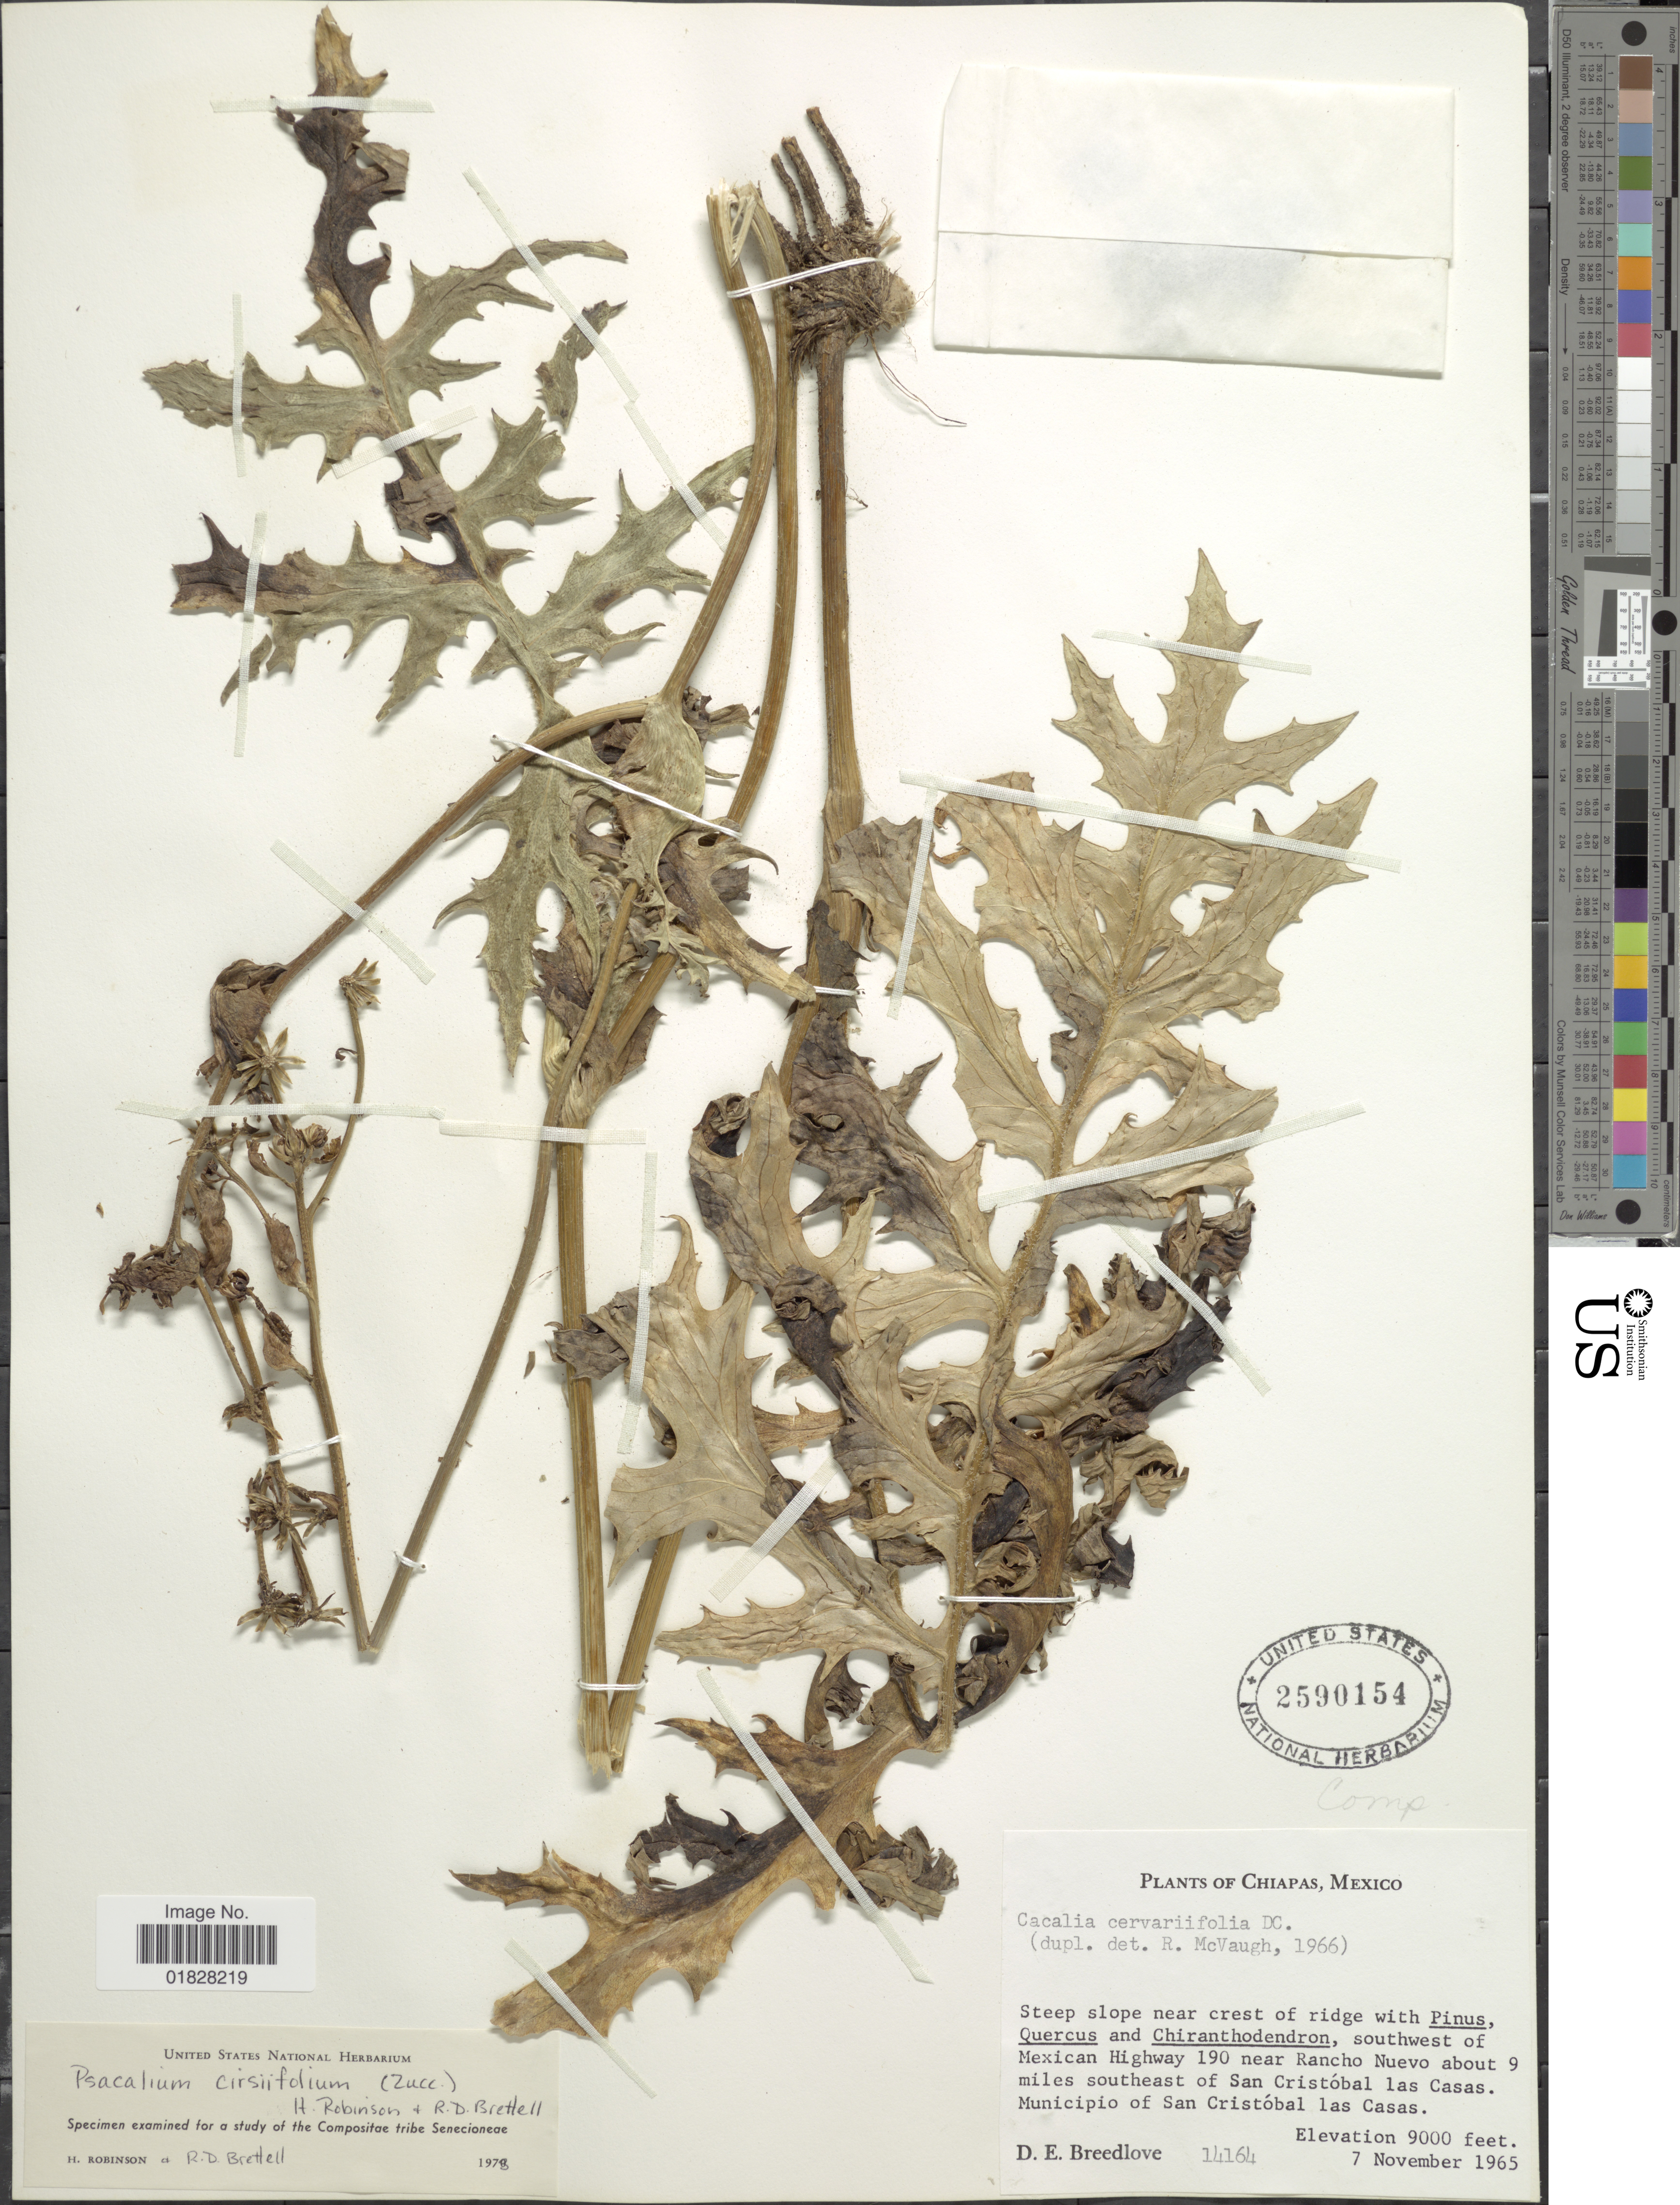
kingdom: Plantae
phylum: Tracheophyta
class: Magnoliopsida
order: Asterales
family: Asteraceae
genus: Psacalium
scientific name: Psacalium cirsiifolium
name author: (Zucc.) H. Rob. & Brettell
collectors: D. E. Breedlove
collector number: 14164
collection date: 1965-11-07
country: Mexico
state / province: Chiapas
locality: Southwest of Mexican Highway 190 near Rancho Nuevo about 9 miles southeast of San Cristóbal las Casas. Municipio of San Cristóbal las Casas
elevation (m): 2743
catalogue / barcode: US 2590154